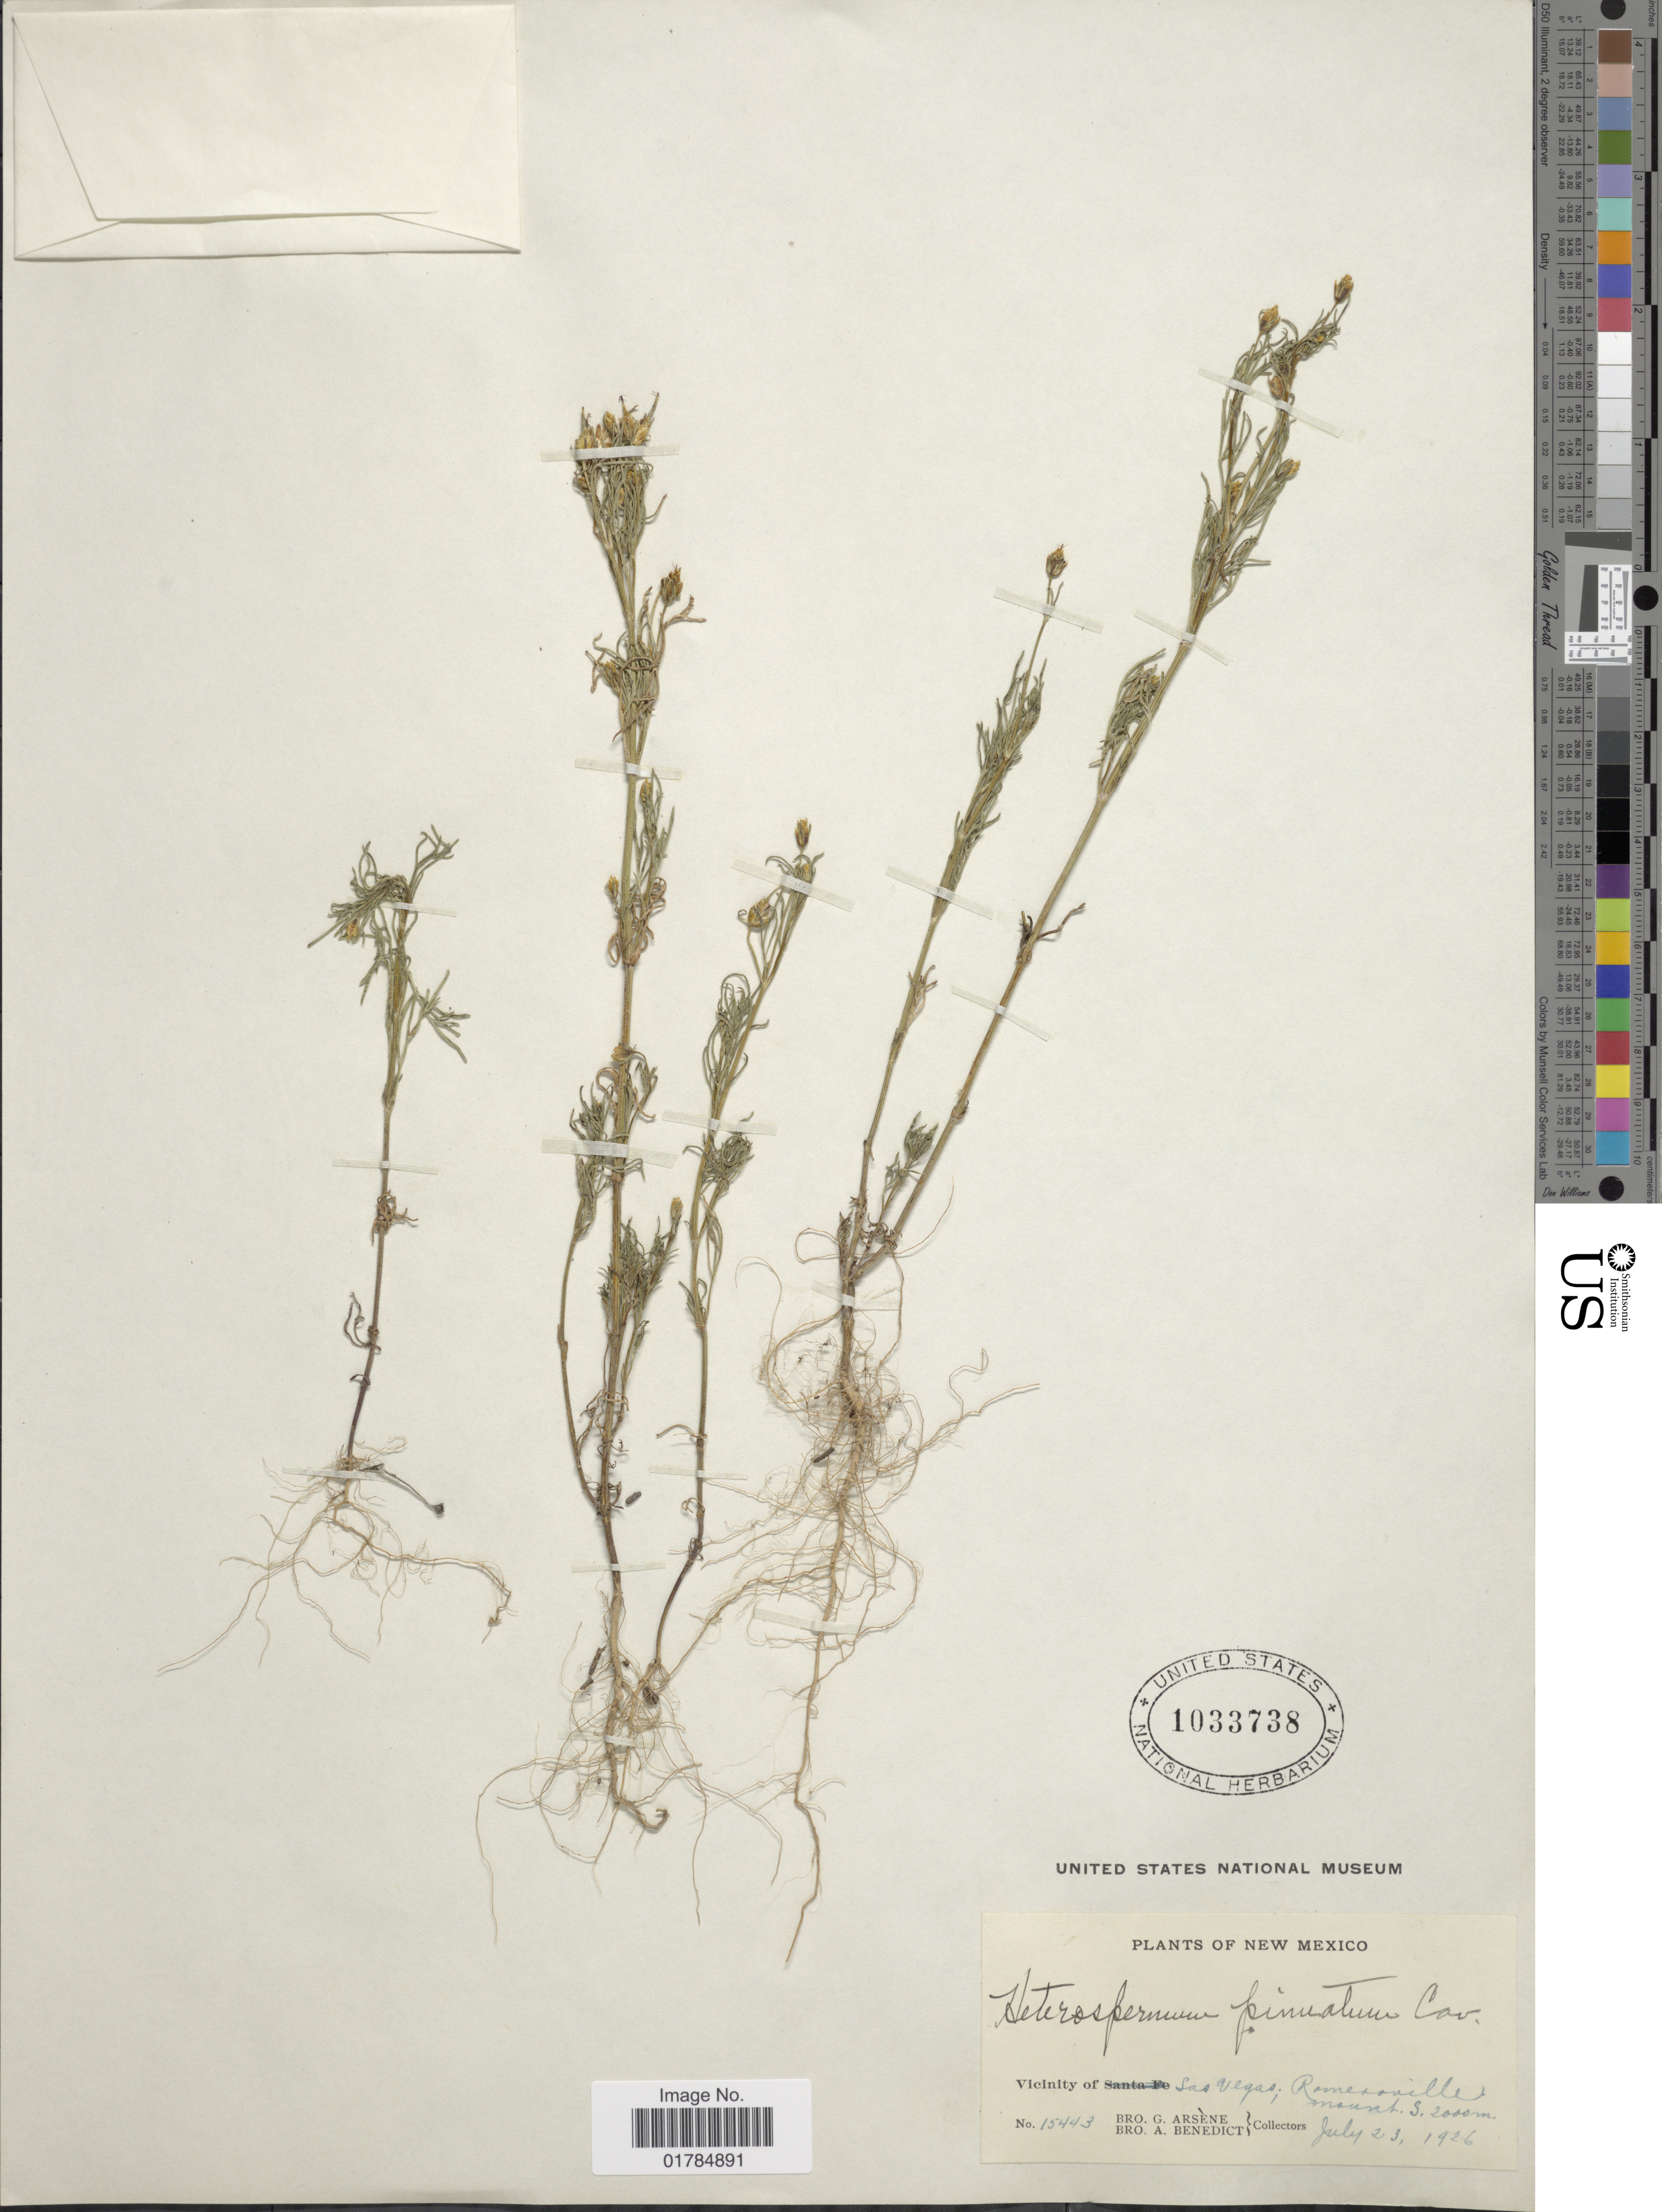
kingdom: Plantae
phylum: Tracheophyta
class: Magnoliopsida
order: Asterales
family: Asteraceae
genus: Heterosperma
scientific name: Heterosperma pinnatum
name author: Cav.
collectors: Bro. G. Arsène & Bro. A. Benedict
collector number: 15443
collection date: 1926-07-23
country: United States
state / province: New Mexico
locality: Vicinity of Las Vegas, Romeroville mount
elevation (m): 2000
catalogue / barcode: US 1033738